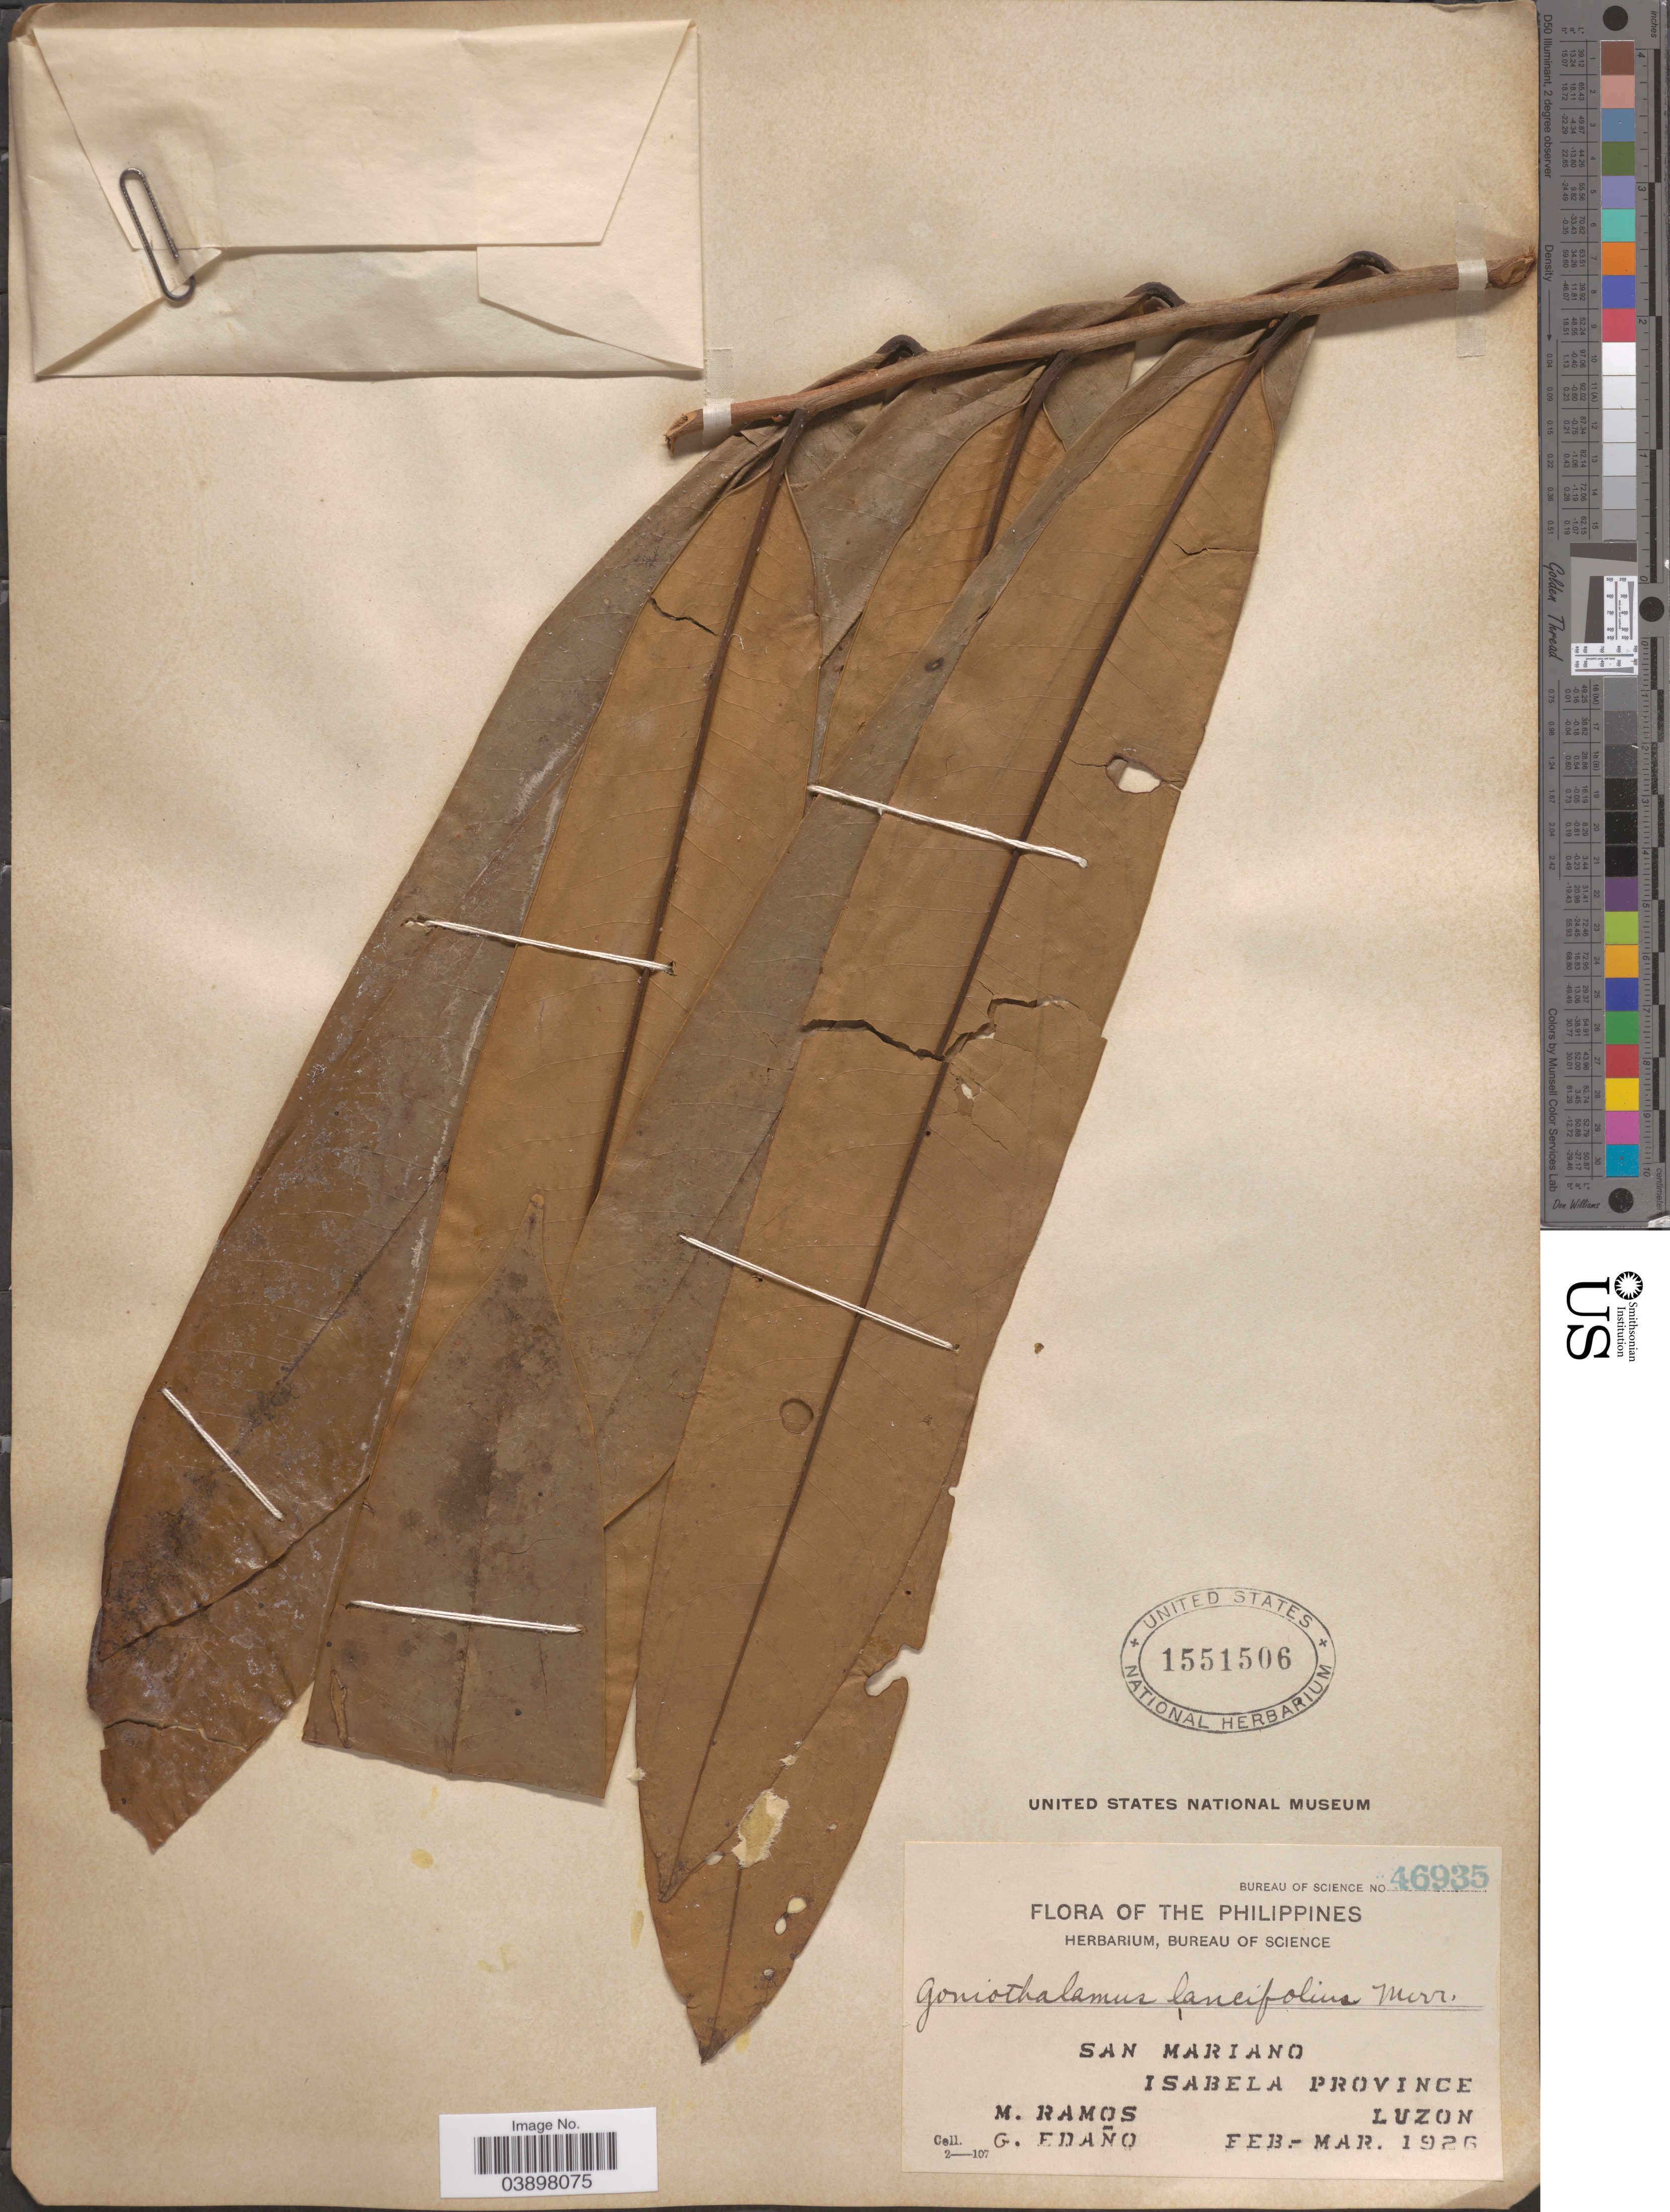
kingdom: Plantae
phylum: Tracheophyta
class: Magnoliopsida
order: Magnoliales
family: Annonaceae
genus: Goniothalamus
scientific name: Goniothalamus lancifolius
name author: Merr.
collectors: M. Ramos & G. Edaño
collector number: Bureau of Science 46935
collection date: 1926-02/1926-03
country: Philippines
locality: San Mariano. Isabela Province, Luzon.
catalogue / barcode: US 1551506